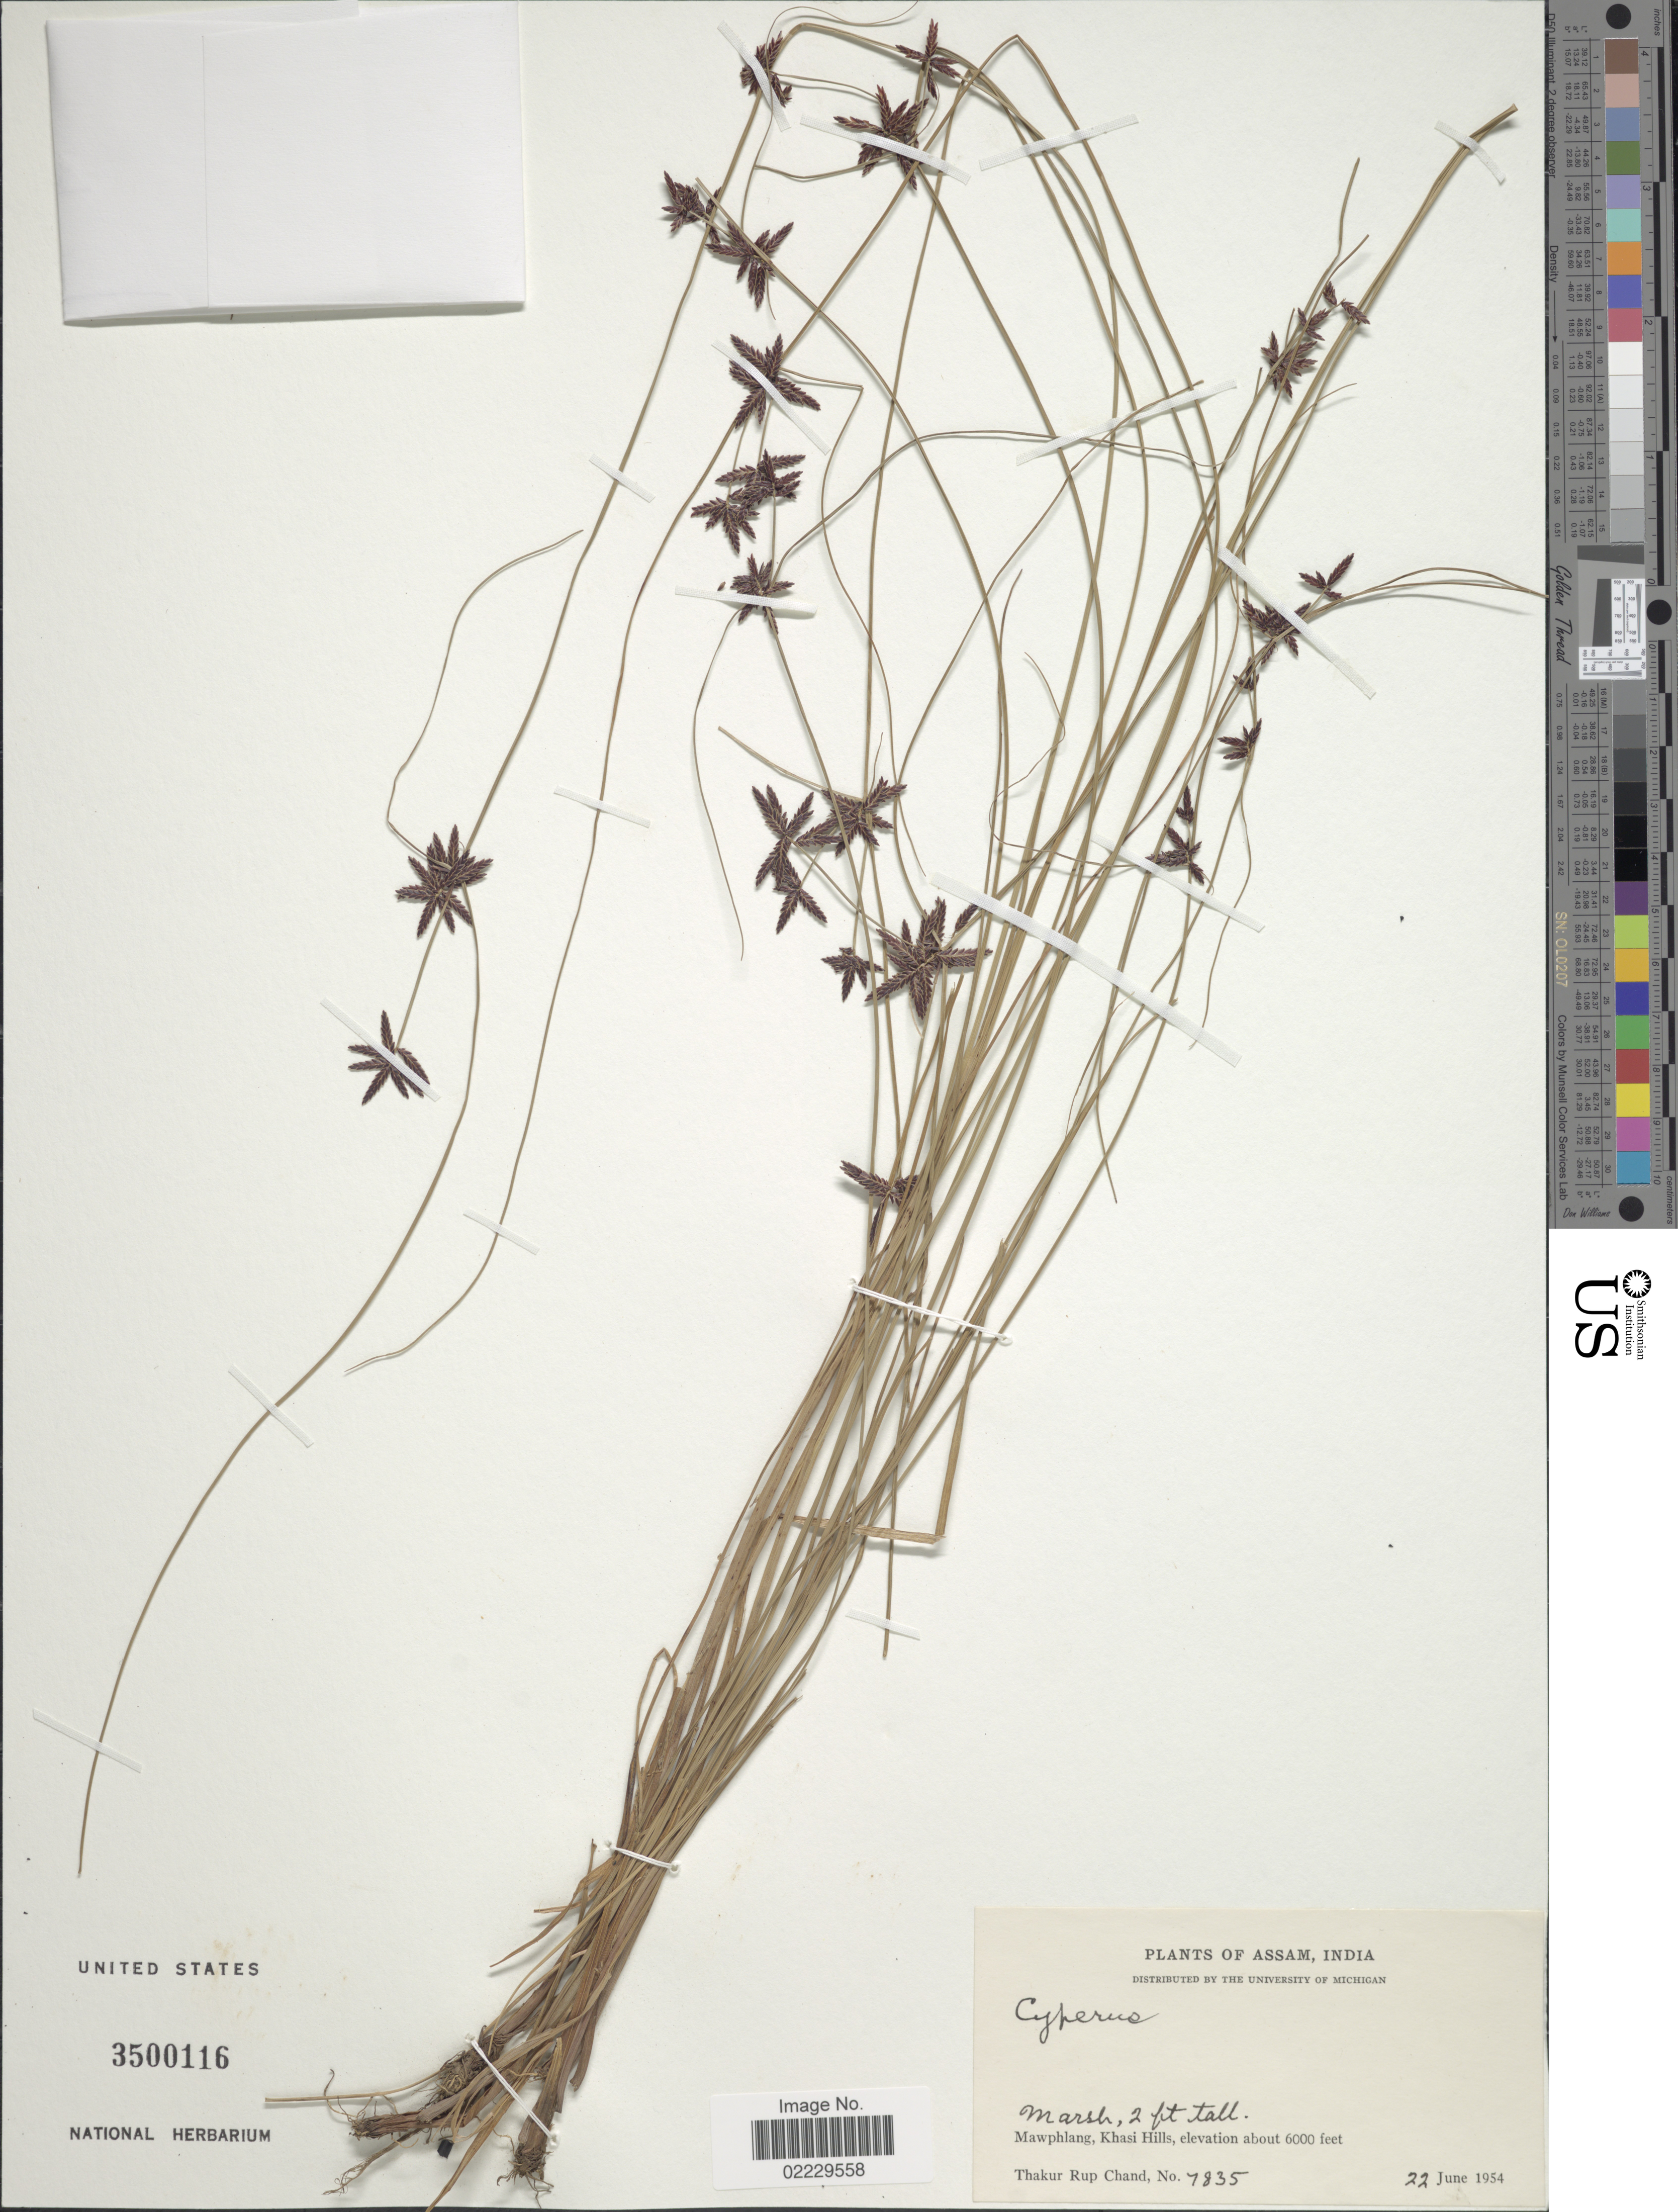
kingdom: Plantae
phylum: Tracheophyta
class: Liliopsida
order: Poales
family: Cyperaceae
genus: Cyperus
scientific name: Cyperus flavidus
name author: Retz.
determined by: Strong, Mark T., (BOT), Smithsonian Institution - National Museum of Natural History (UNITED STATES)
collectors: T. R. Chand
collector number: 7835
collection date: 1954-06-22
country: India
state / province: Meghalaya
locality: Mawphlang, Khasi Hills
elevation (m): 1829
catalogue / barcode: US 3500116